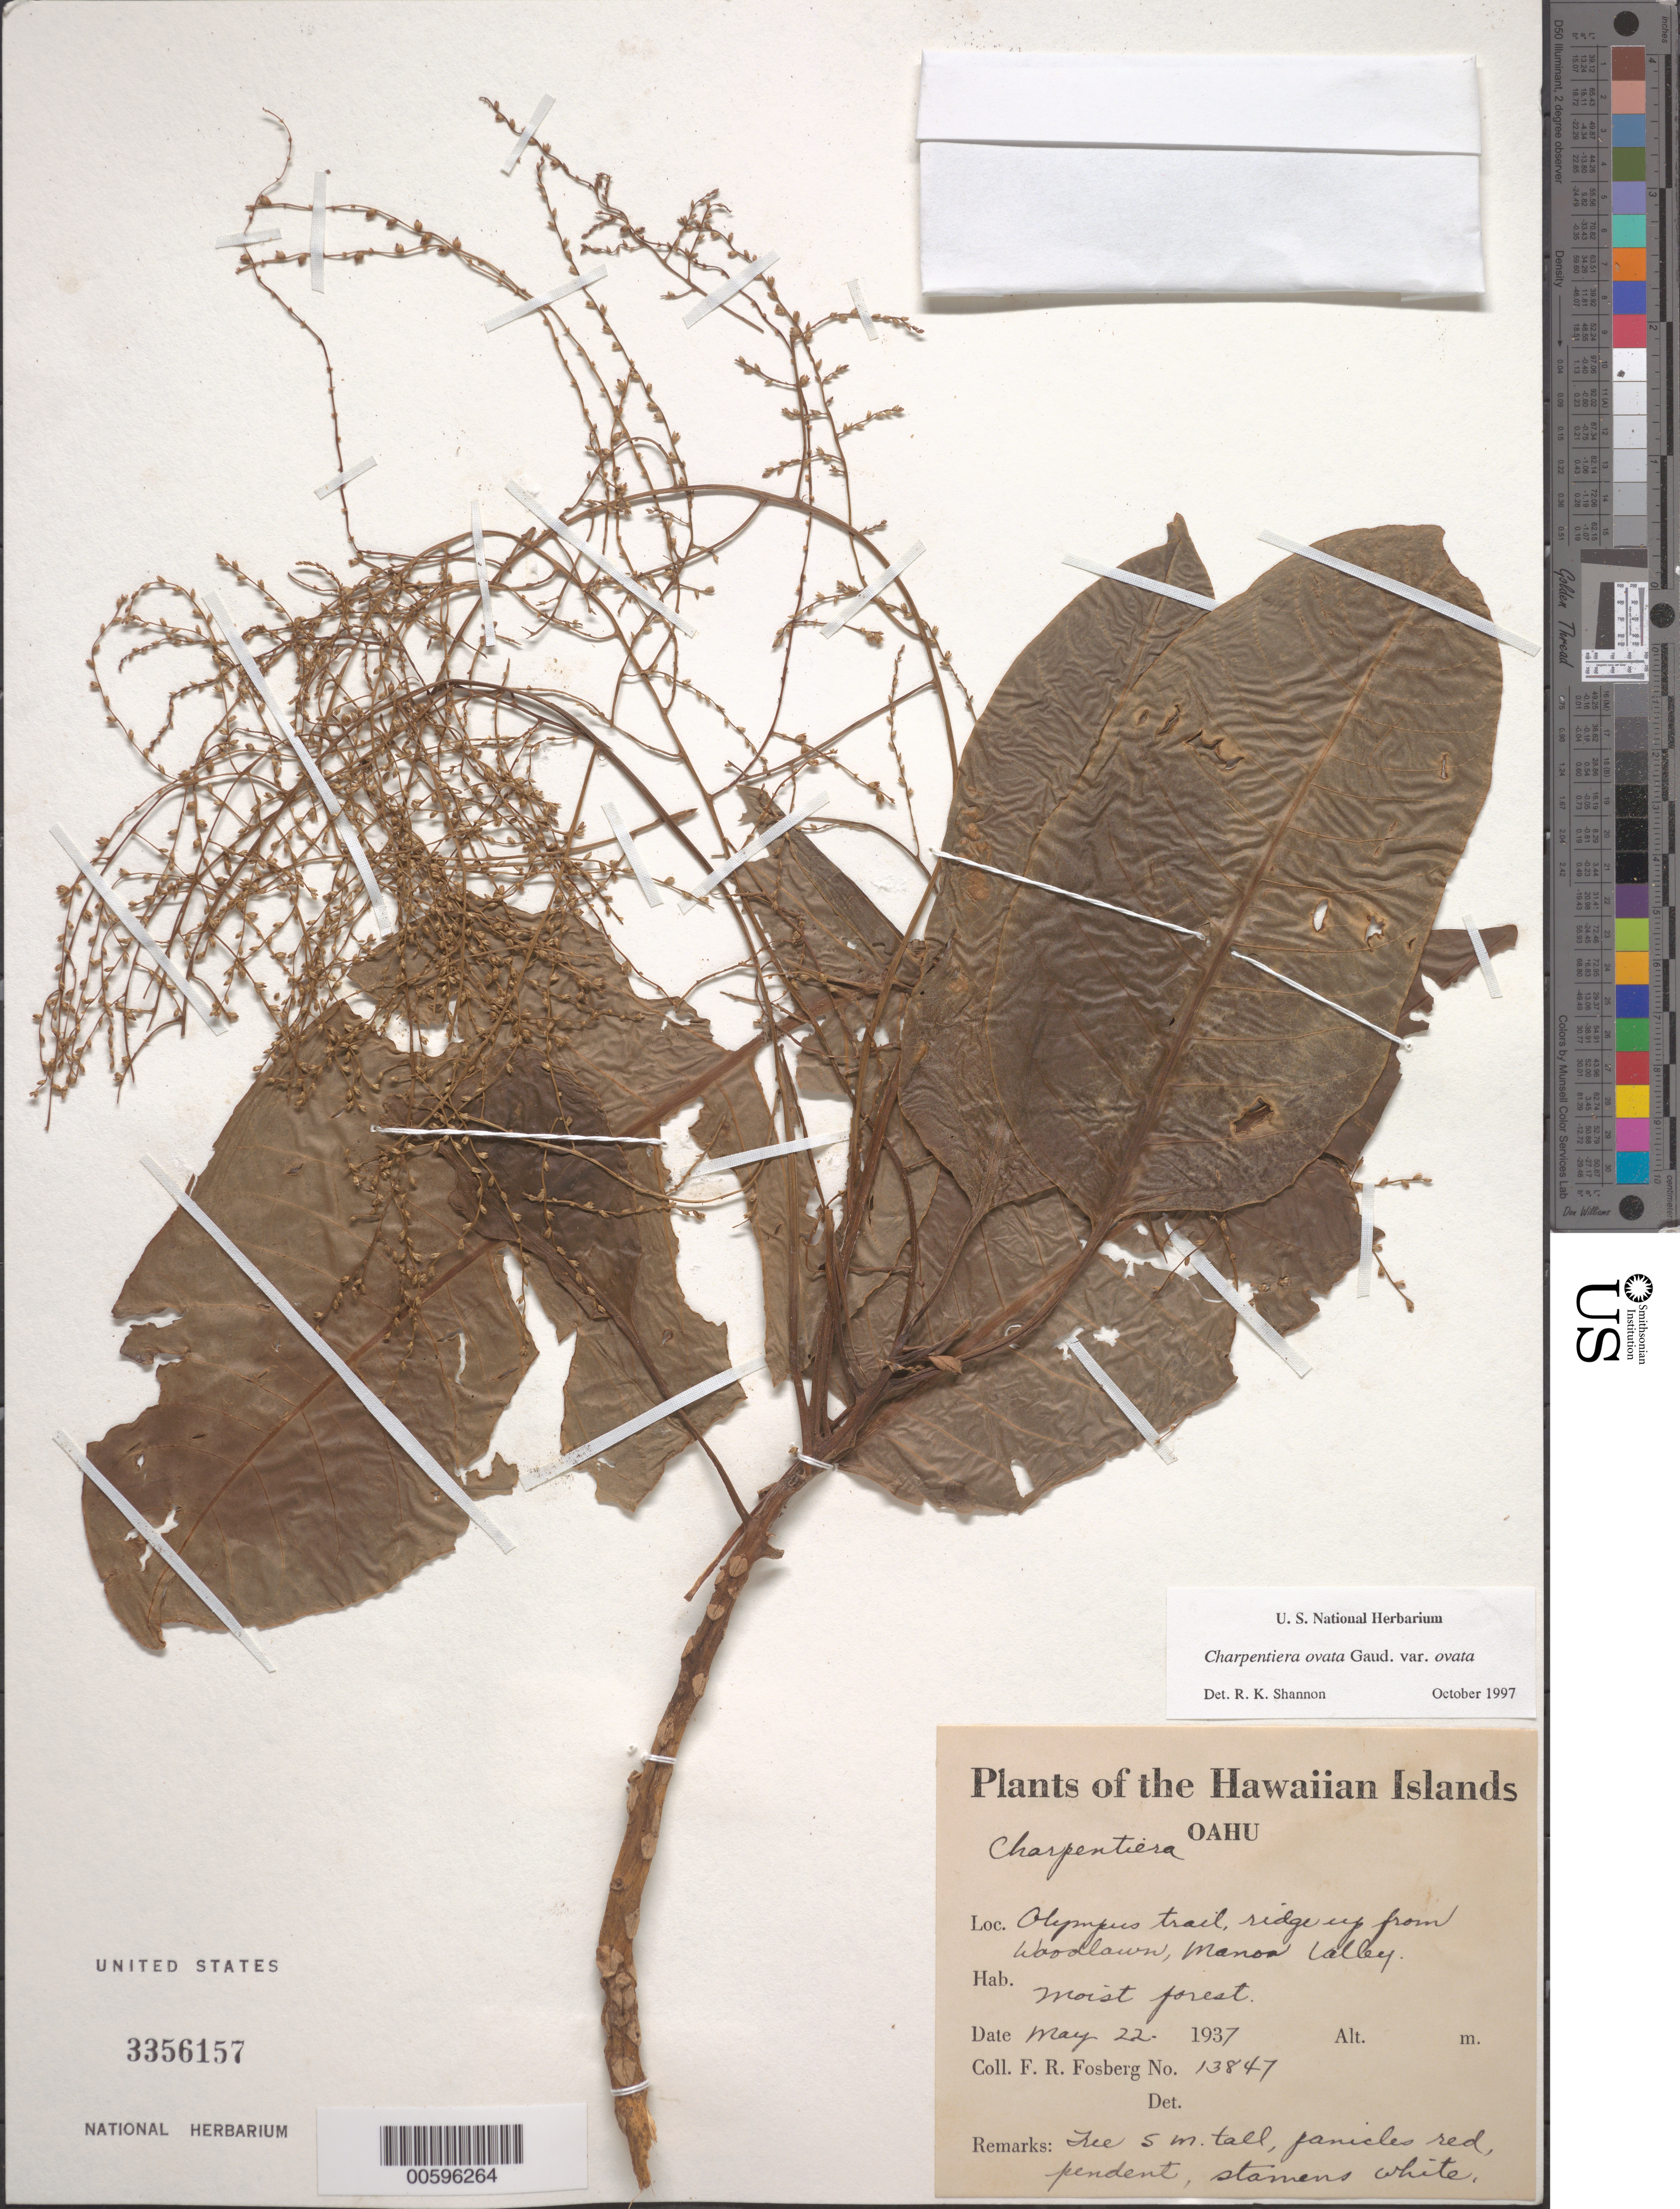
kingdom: Plantae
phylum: Tracheophyta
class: Magnoliopsida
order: Caryophyllales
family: Amaranthaceae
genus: Charpentiera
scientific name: Charpentiera ovata var. ovata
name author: Gaudich.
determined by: Shannon, R. K., (UNITED STATES)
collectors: F. R. Fosberg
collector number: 13847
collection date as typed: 22 May 1937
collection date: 1937-05-22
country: United States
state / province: Hawaii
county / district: Honolulu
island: Oahu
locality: Olympus trail ridge up from Woodlawn, Manoa Valley.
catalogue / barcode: US 3356157